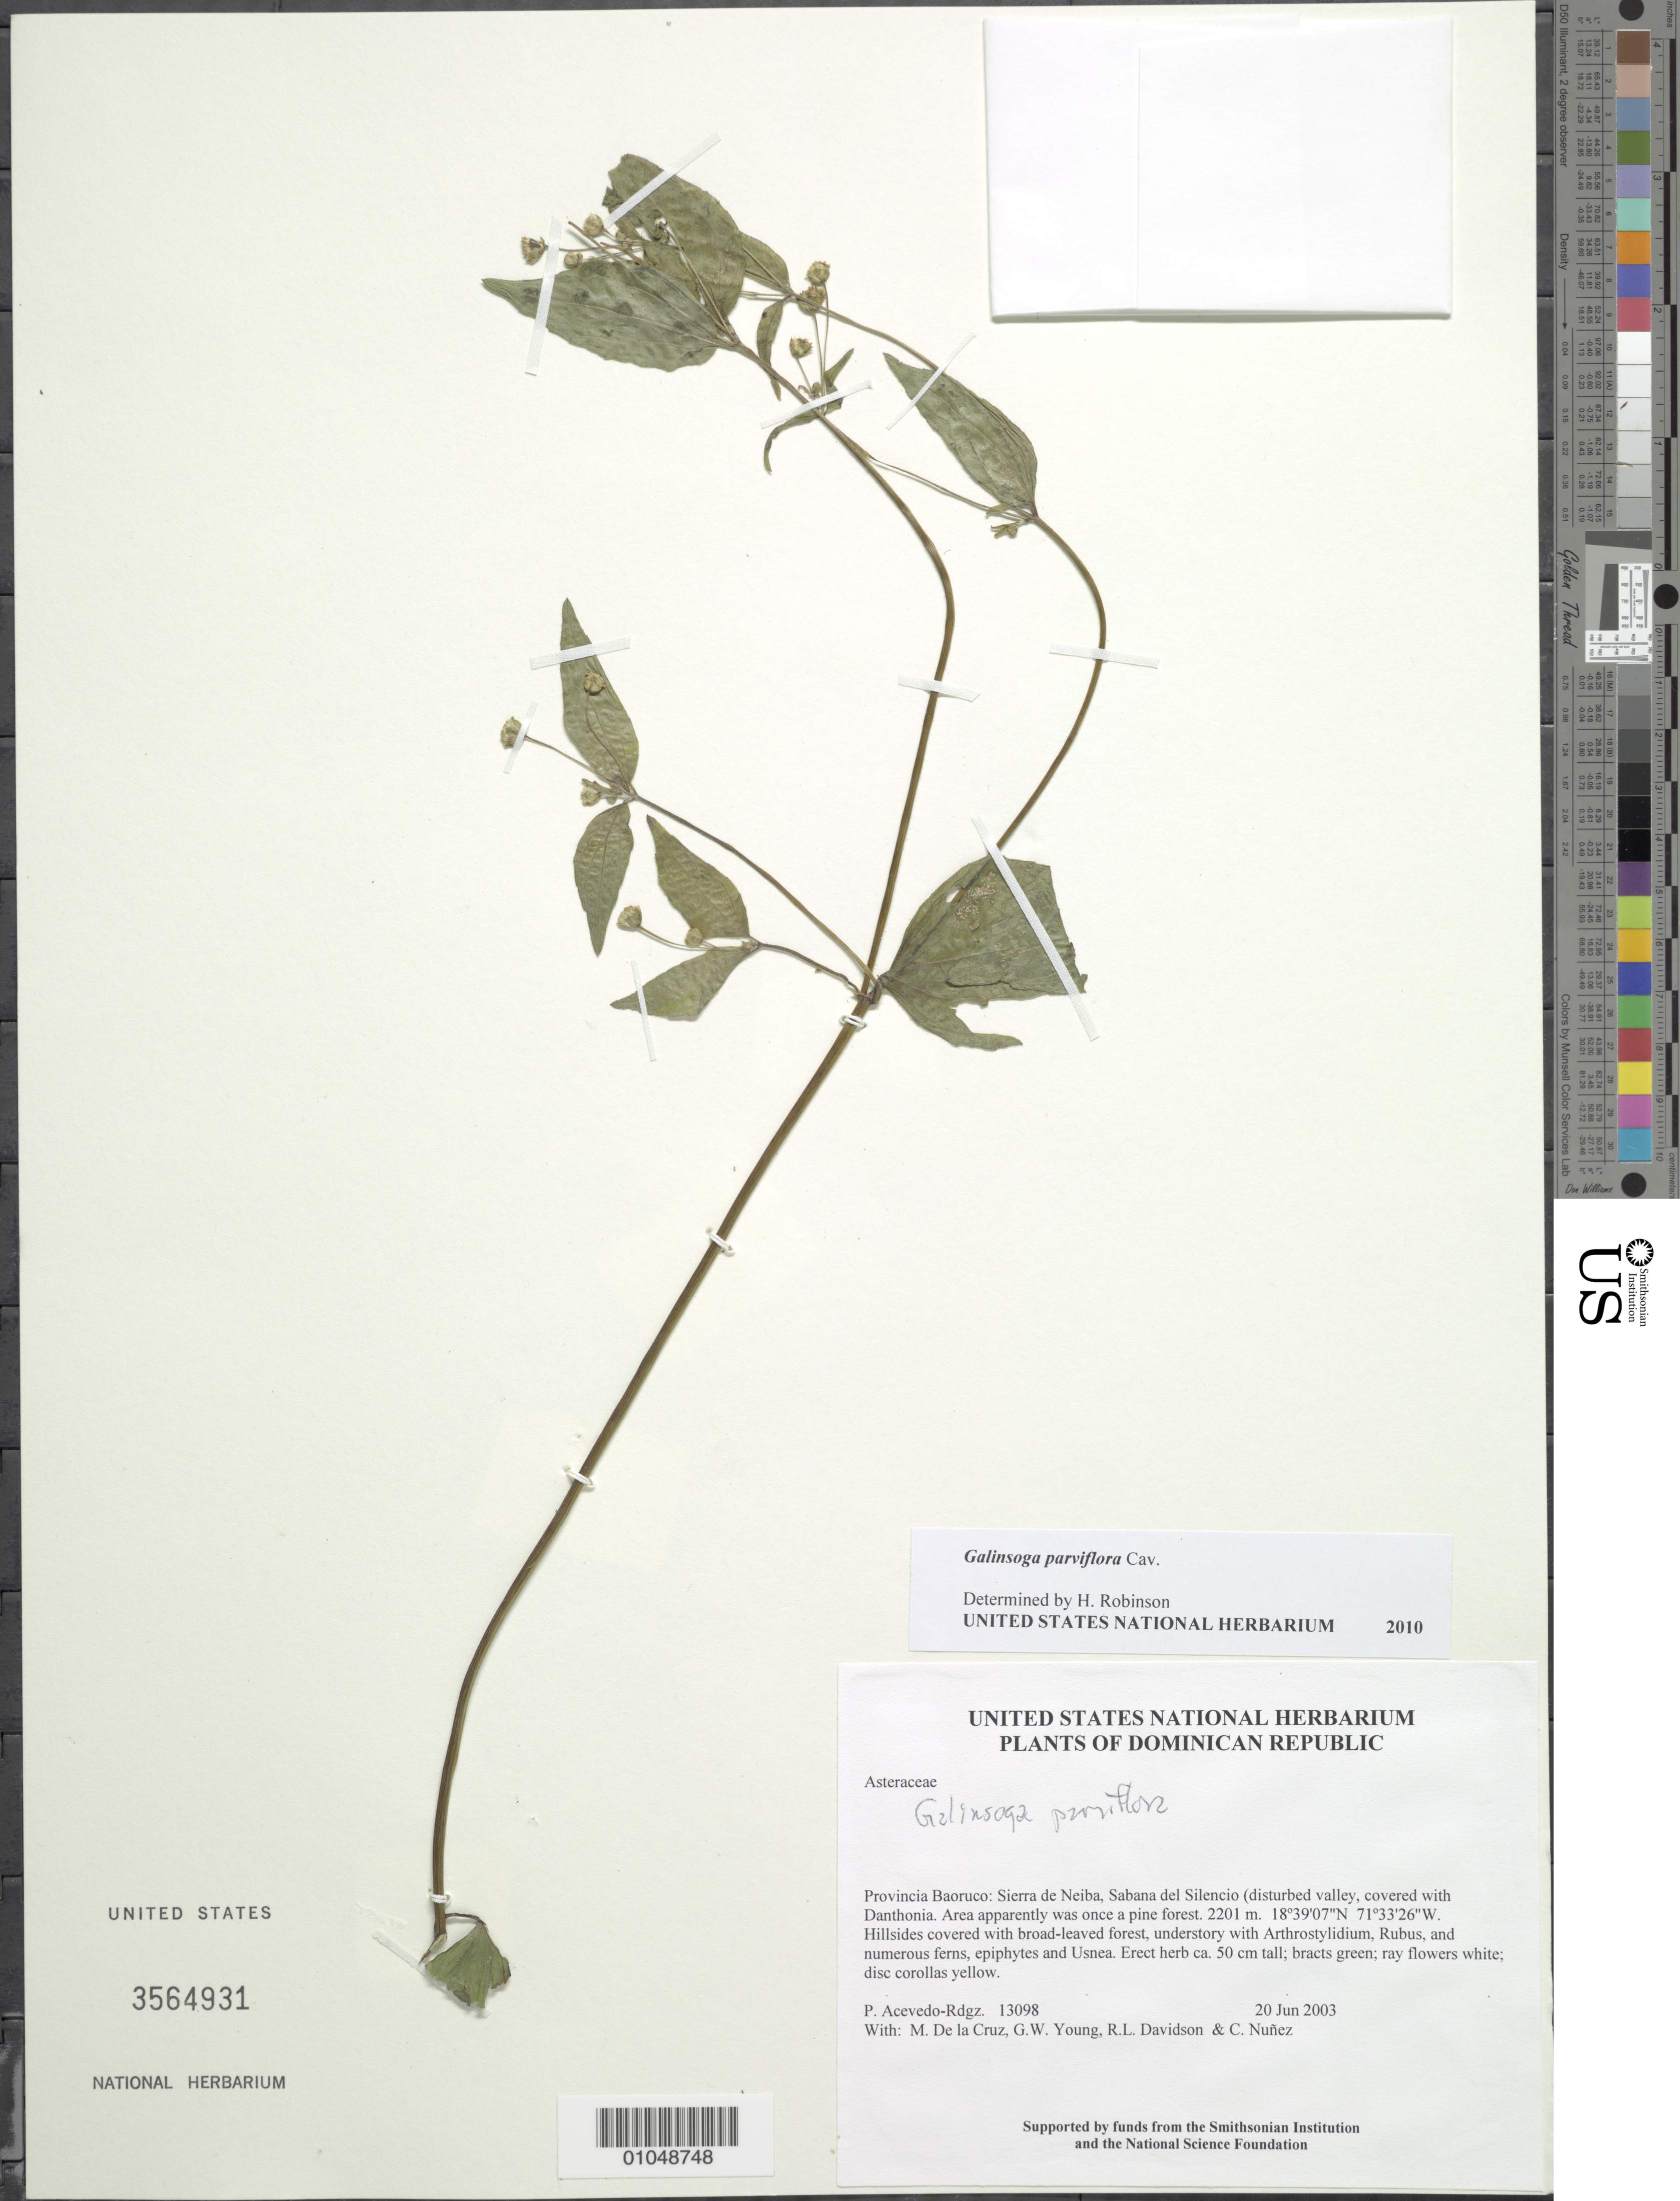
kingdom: Plantae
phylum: Tracheophyta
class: Magnoliopsida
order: Asterales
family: Asteraceae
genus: Galinsoga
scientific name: Galinsoga parviflora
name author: Cav.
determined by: Robinson, Harold E., (US)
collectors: P. Acevedo-Rodr., M. de la Cruz, J. Rawlins, G. Young, R. Davidson & C. Nunez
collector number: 13098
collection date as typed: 20 Jun 2003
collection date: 2003-06-20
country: Dominican Republic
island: Hispaniola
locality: Provincia Baoruco: Sierra de Neiba, Sabana del Silencio (disturbed valley, covered with Danthonia. Area apparently was once a pine forest.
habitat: Hillsides covered with broad-leaved forest, understory with Arthrostylidium, Rubus, and numerous ferns, epiphytes and Usnea.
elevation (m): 2201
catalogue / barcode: US 3564931